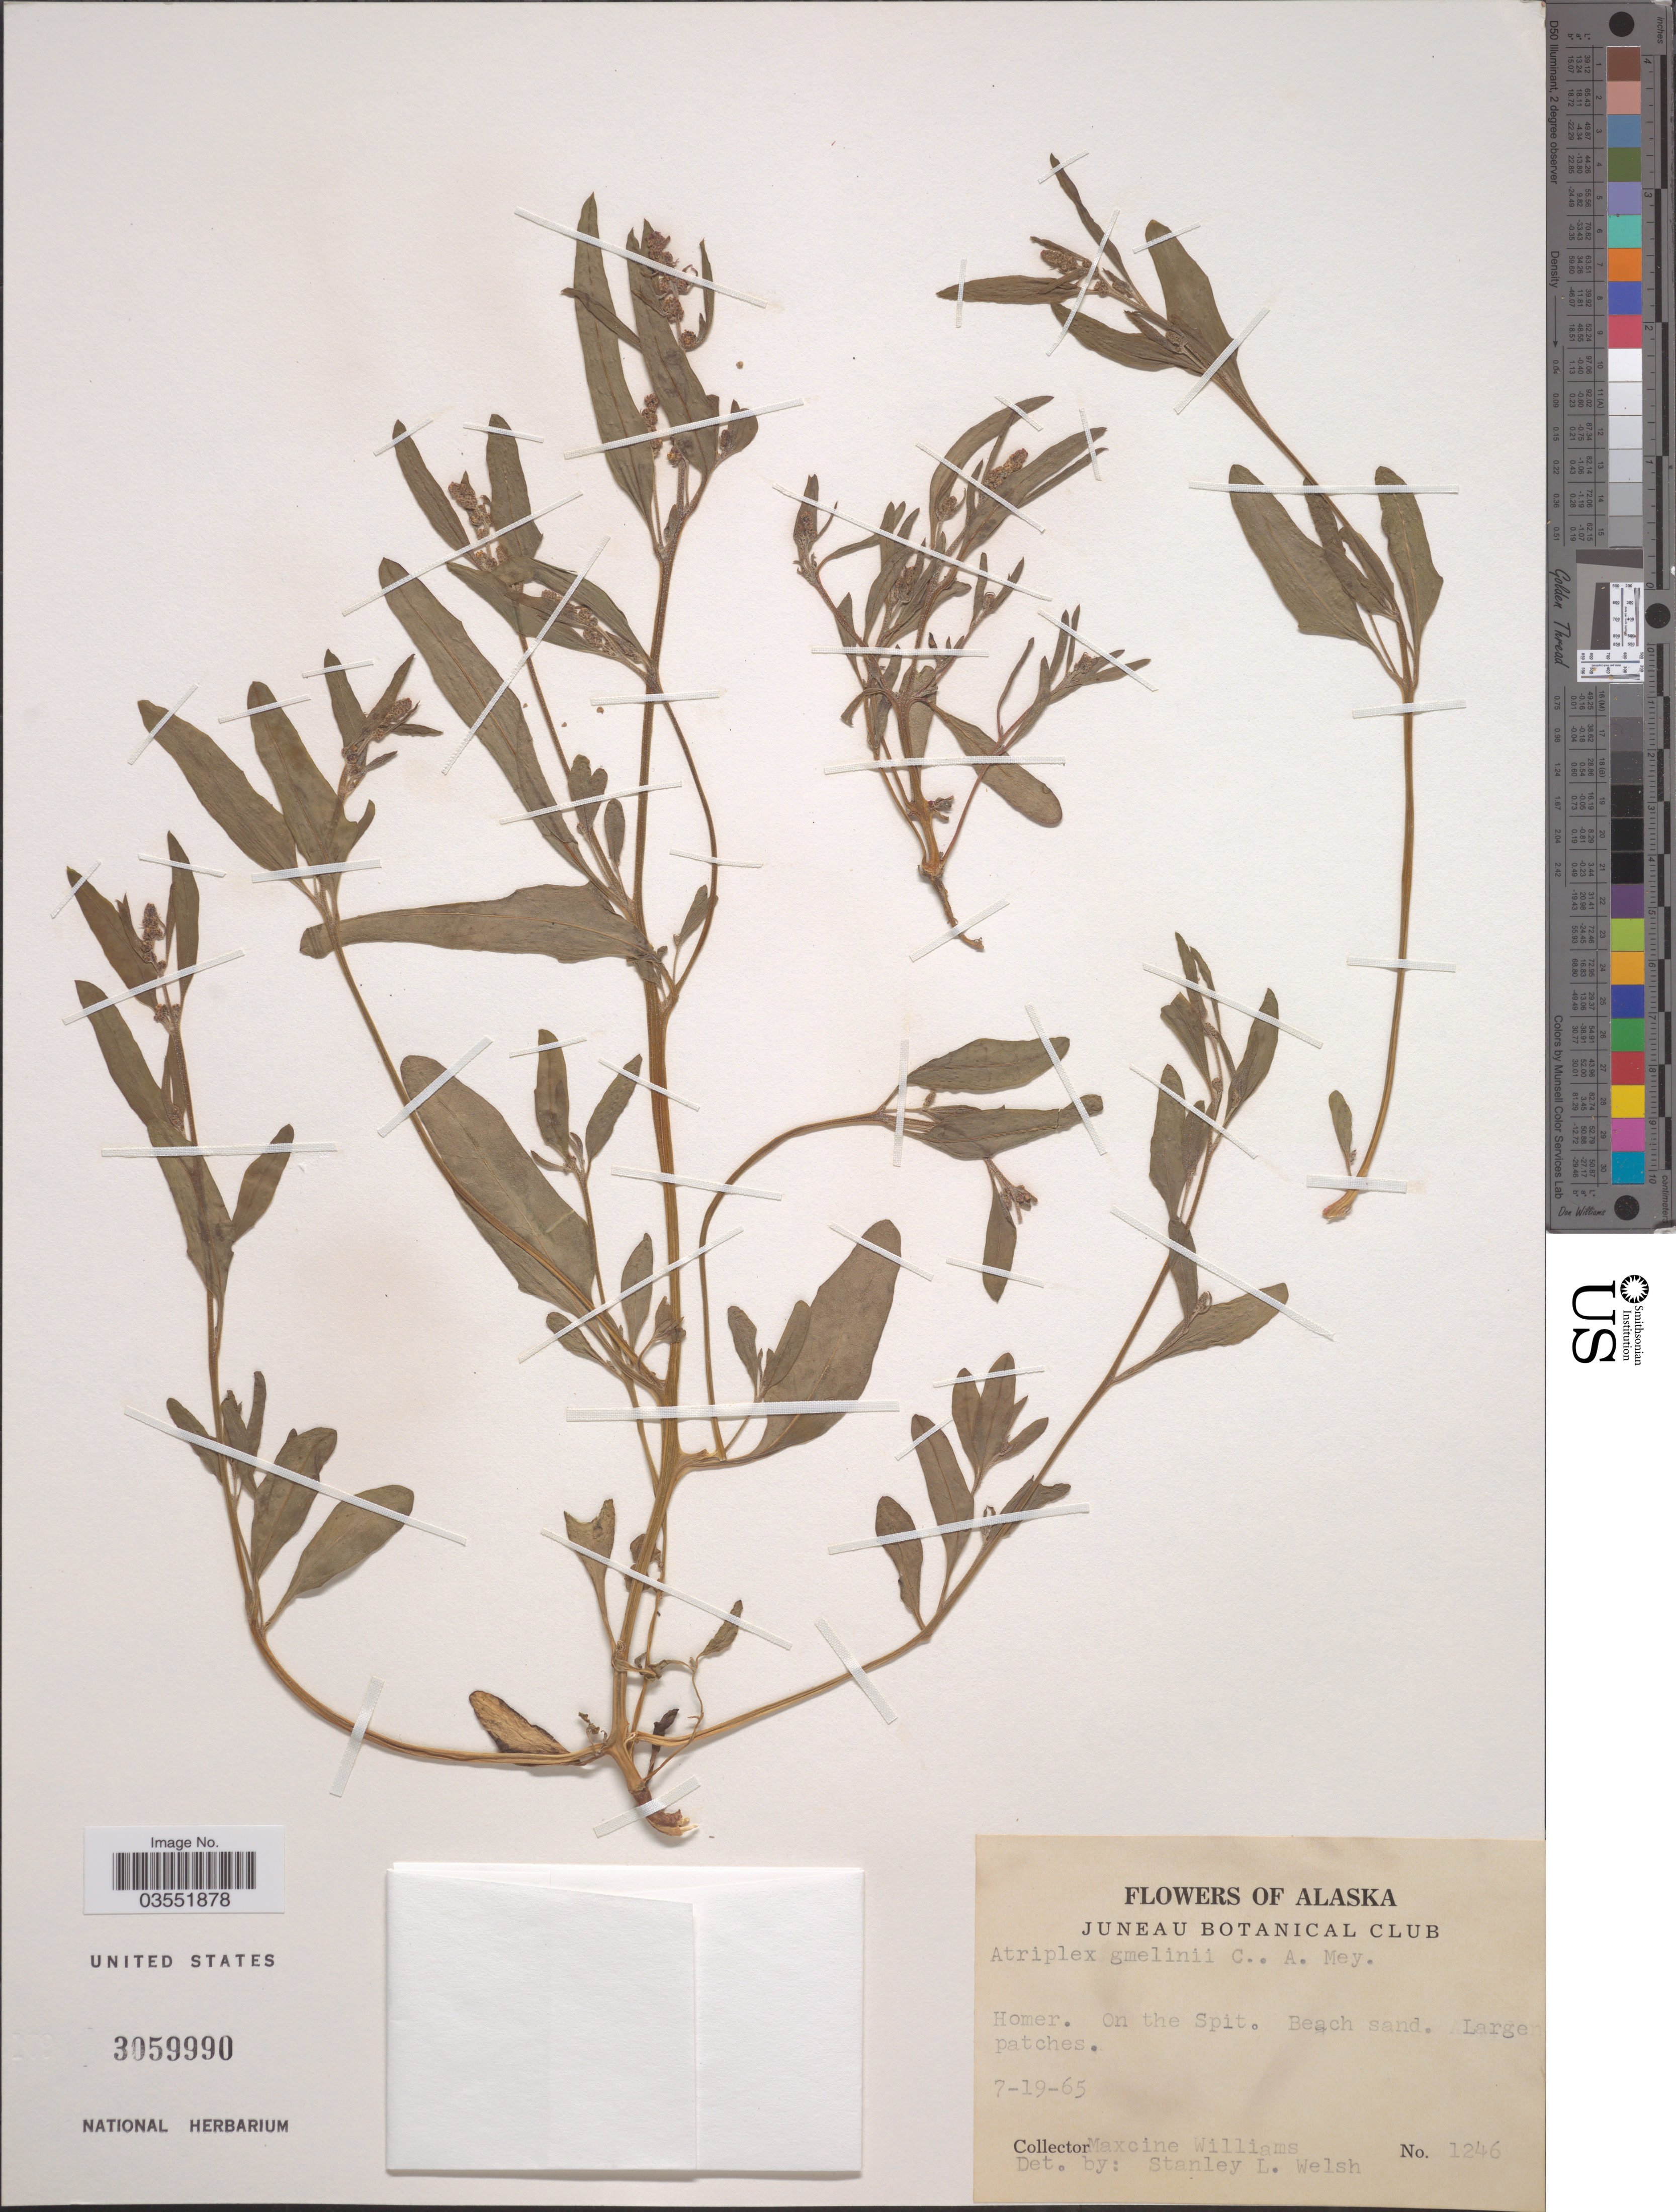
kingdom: Plantae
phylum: Tracheophyta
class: Magnoliopsida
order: Caryophyllales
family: Amaranthaceae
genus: Atriplex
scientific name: Atriplex gmelinii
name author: C.A. Mey. ex Bong.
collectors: M. Williams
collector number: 1246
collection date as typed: Transcribed d/m/y: 19/7/65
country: United States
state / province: Alaska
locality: Homer. On the Spit. Beach sand.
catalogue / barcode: US 3059990